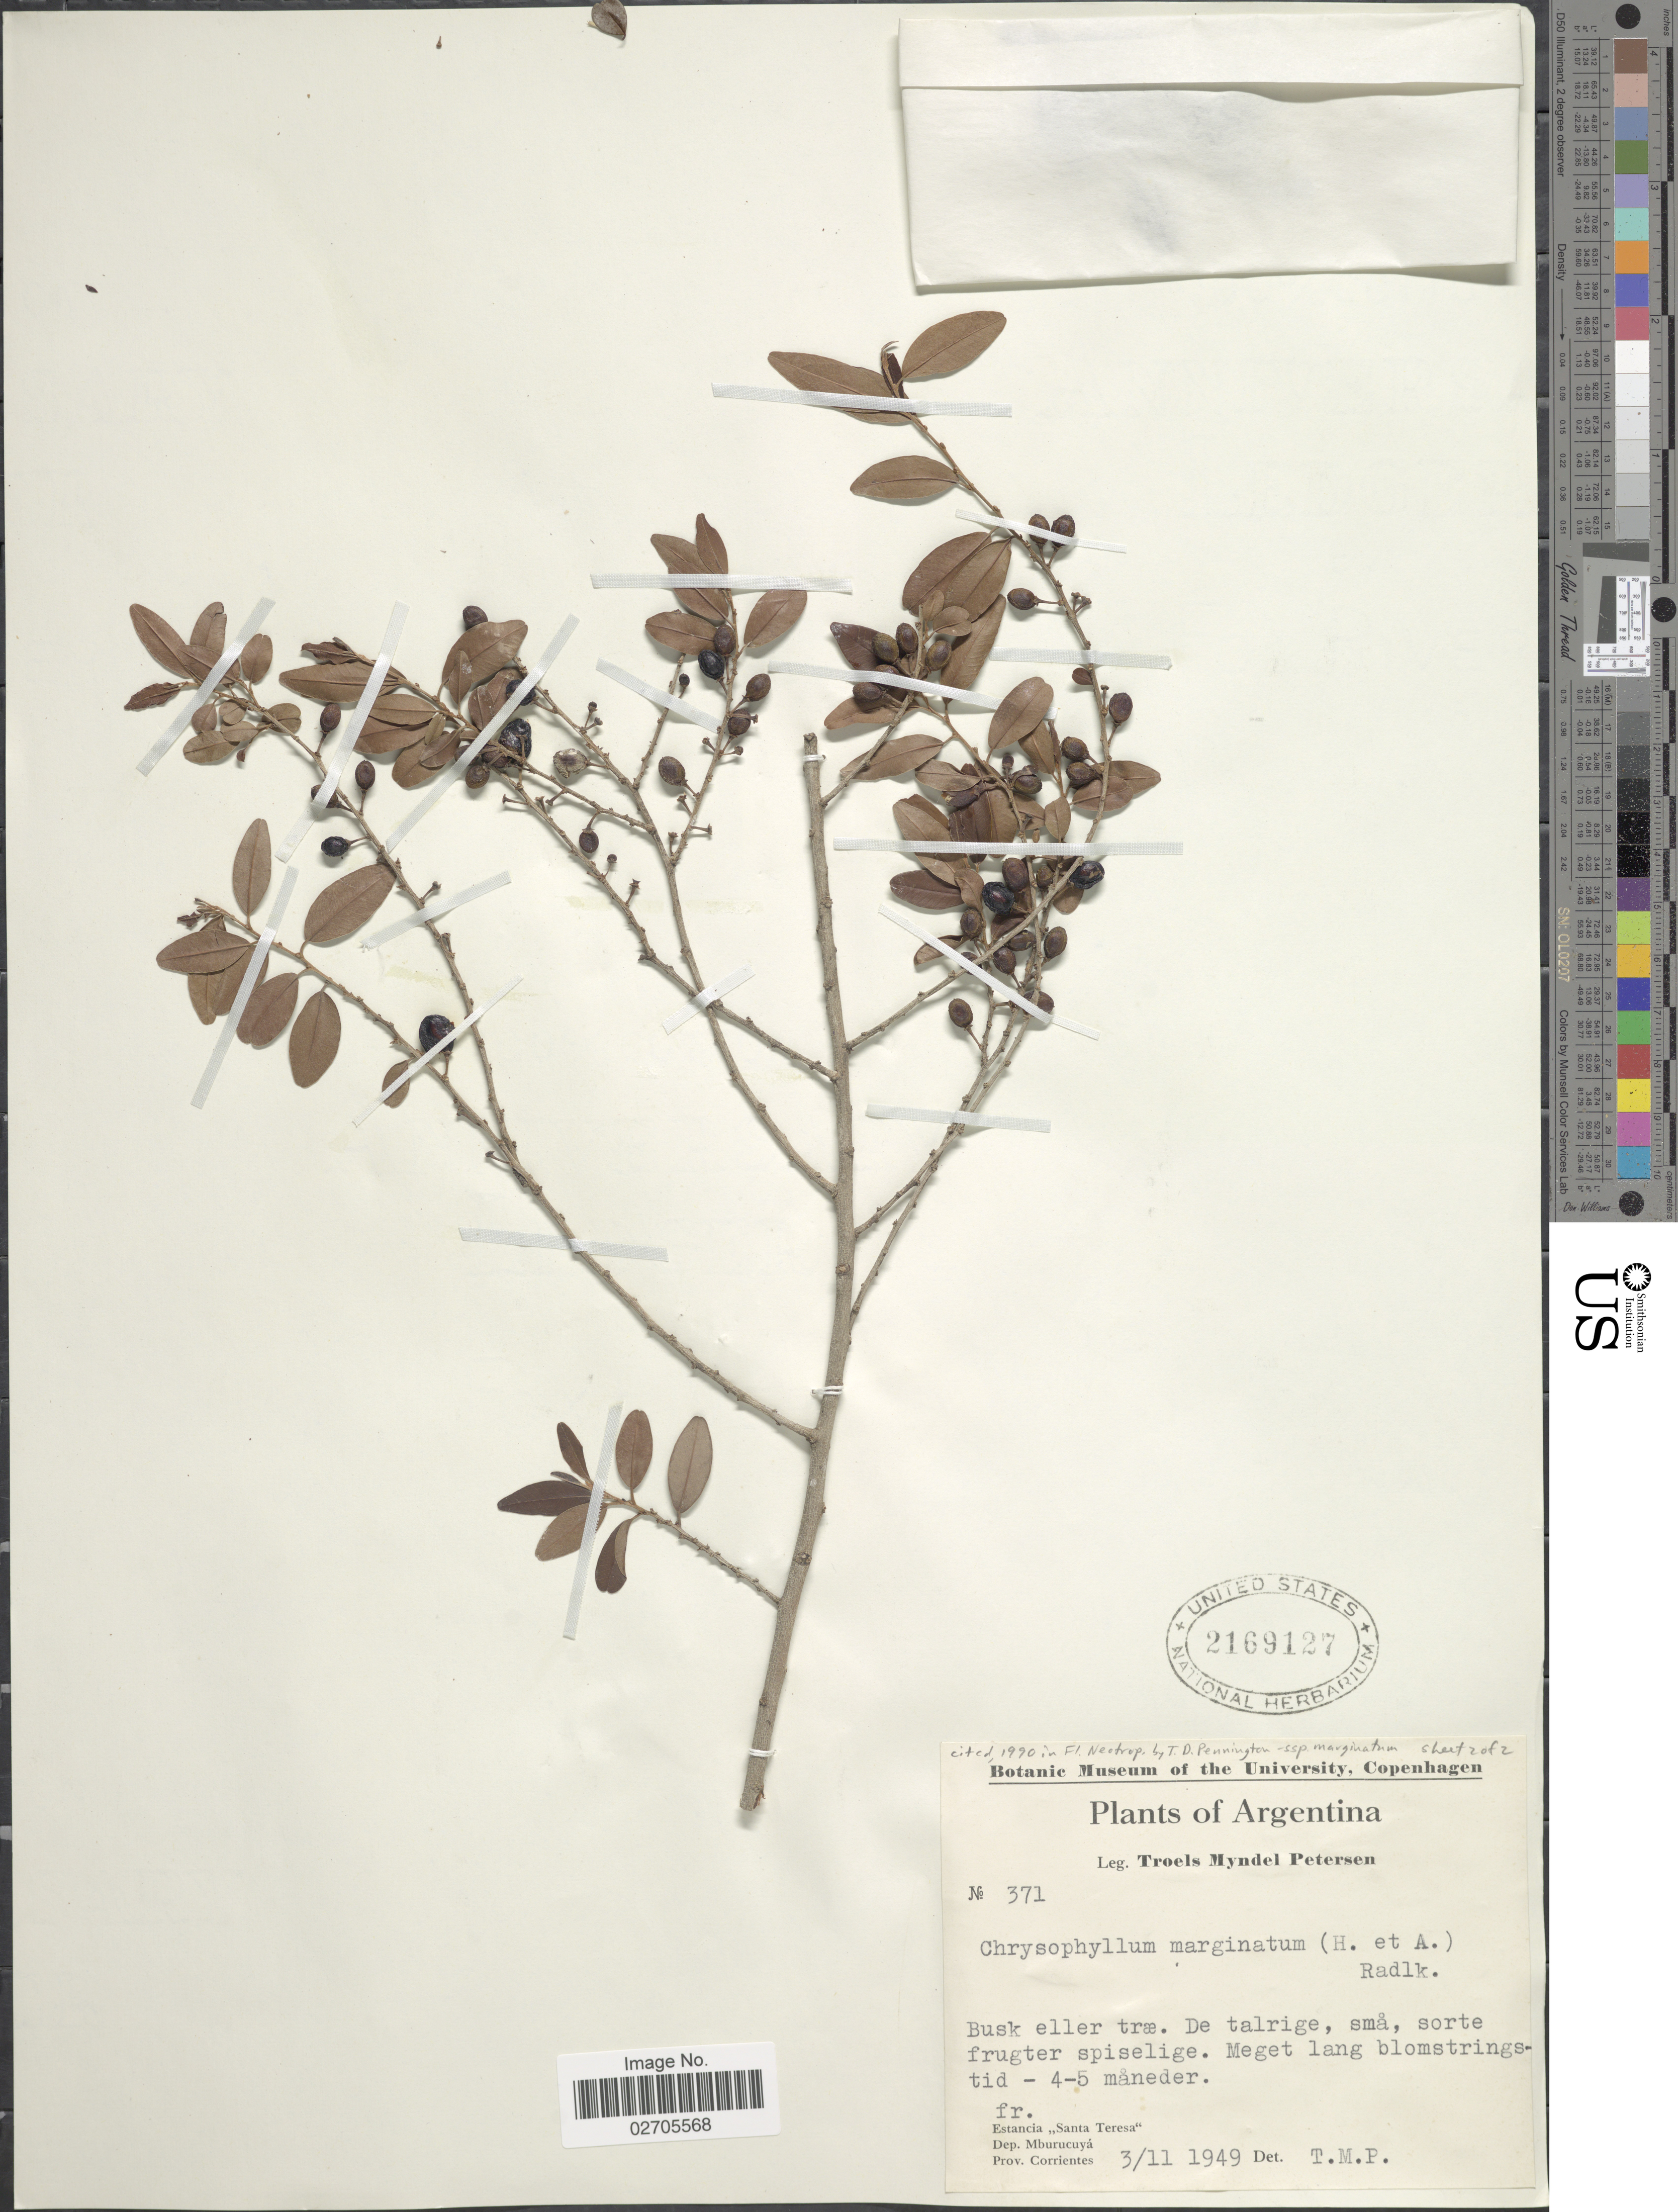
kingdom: Plantae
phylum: Tracheophyta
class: Magnoliopsida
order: Ericales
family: Sapotaceae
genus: Chrysophyllum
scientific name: Chrysophyllum marginatum subsp. marginatum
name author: (Hook. & Arn.) Radlk.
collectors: T. M. Petersen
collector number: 371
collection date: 1949-11-03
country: Argentina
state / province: Corrientes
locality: Estancia ,,Santa Teresa', Dep. Mburucuyá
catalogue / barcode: US 2169127